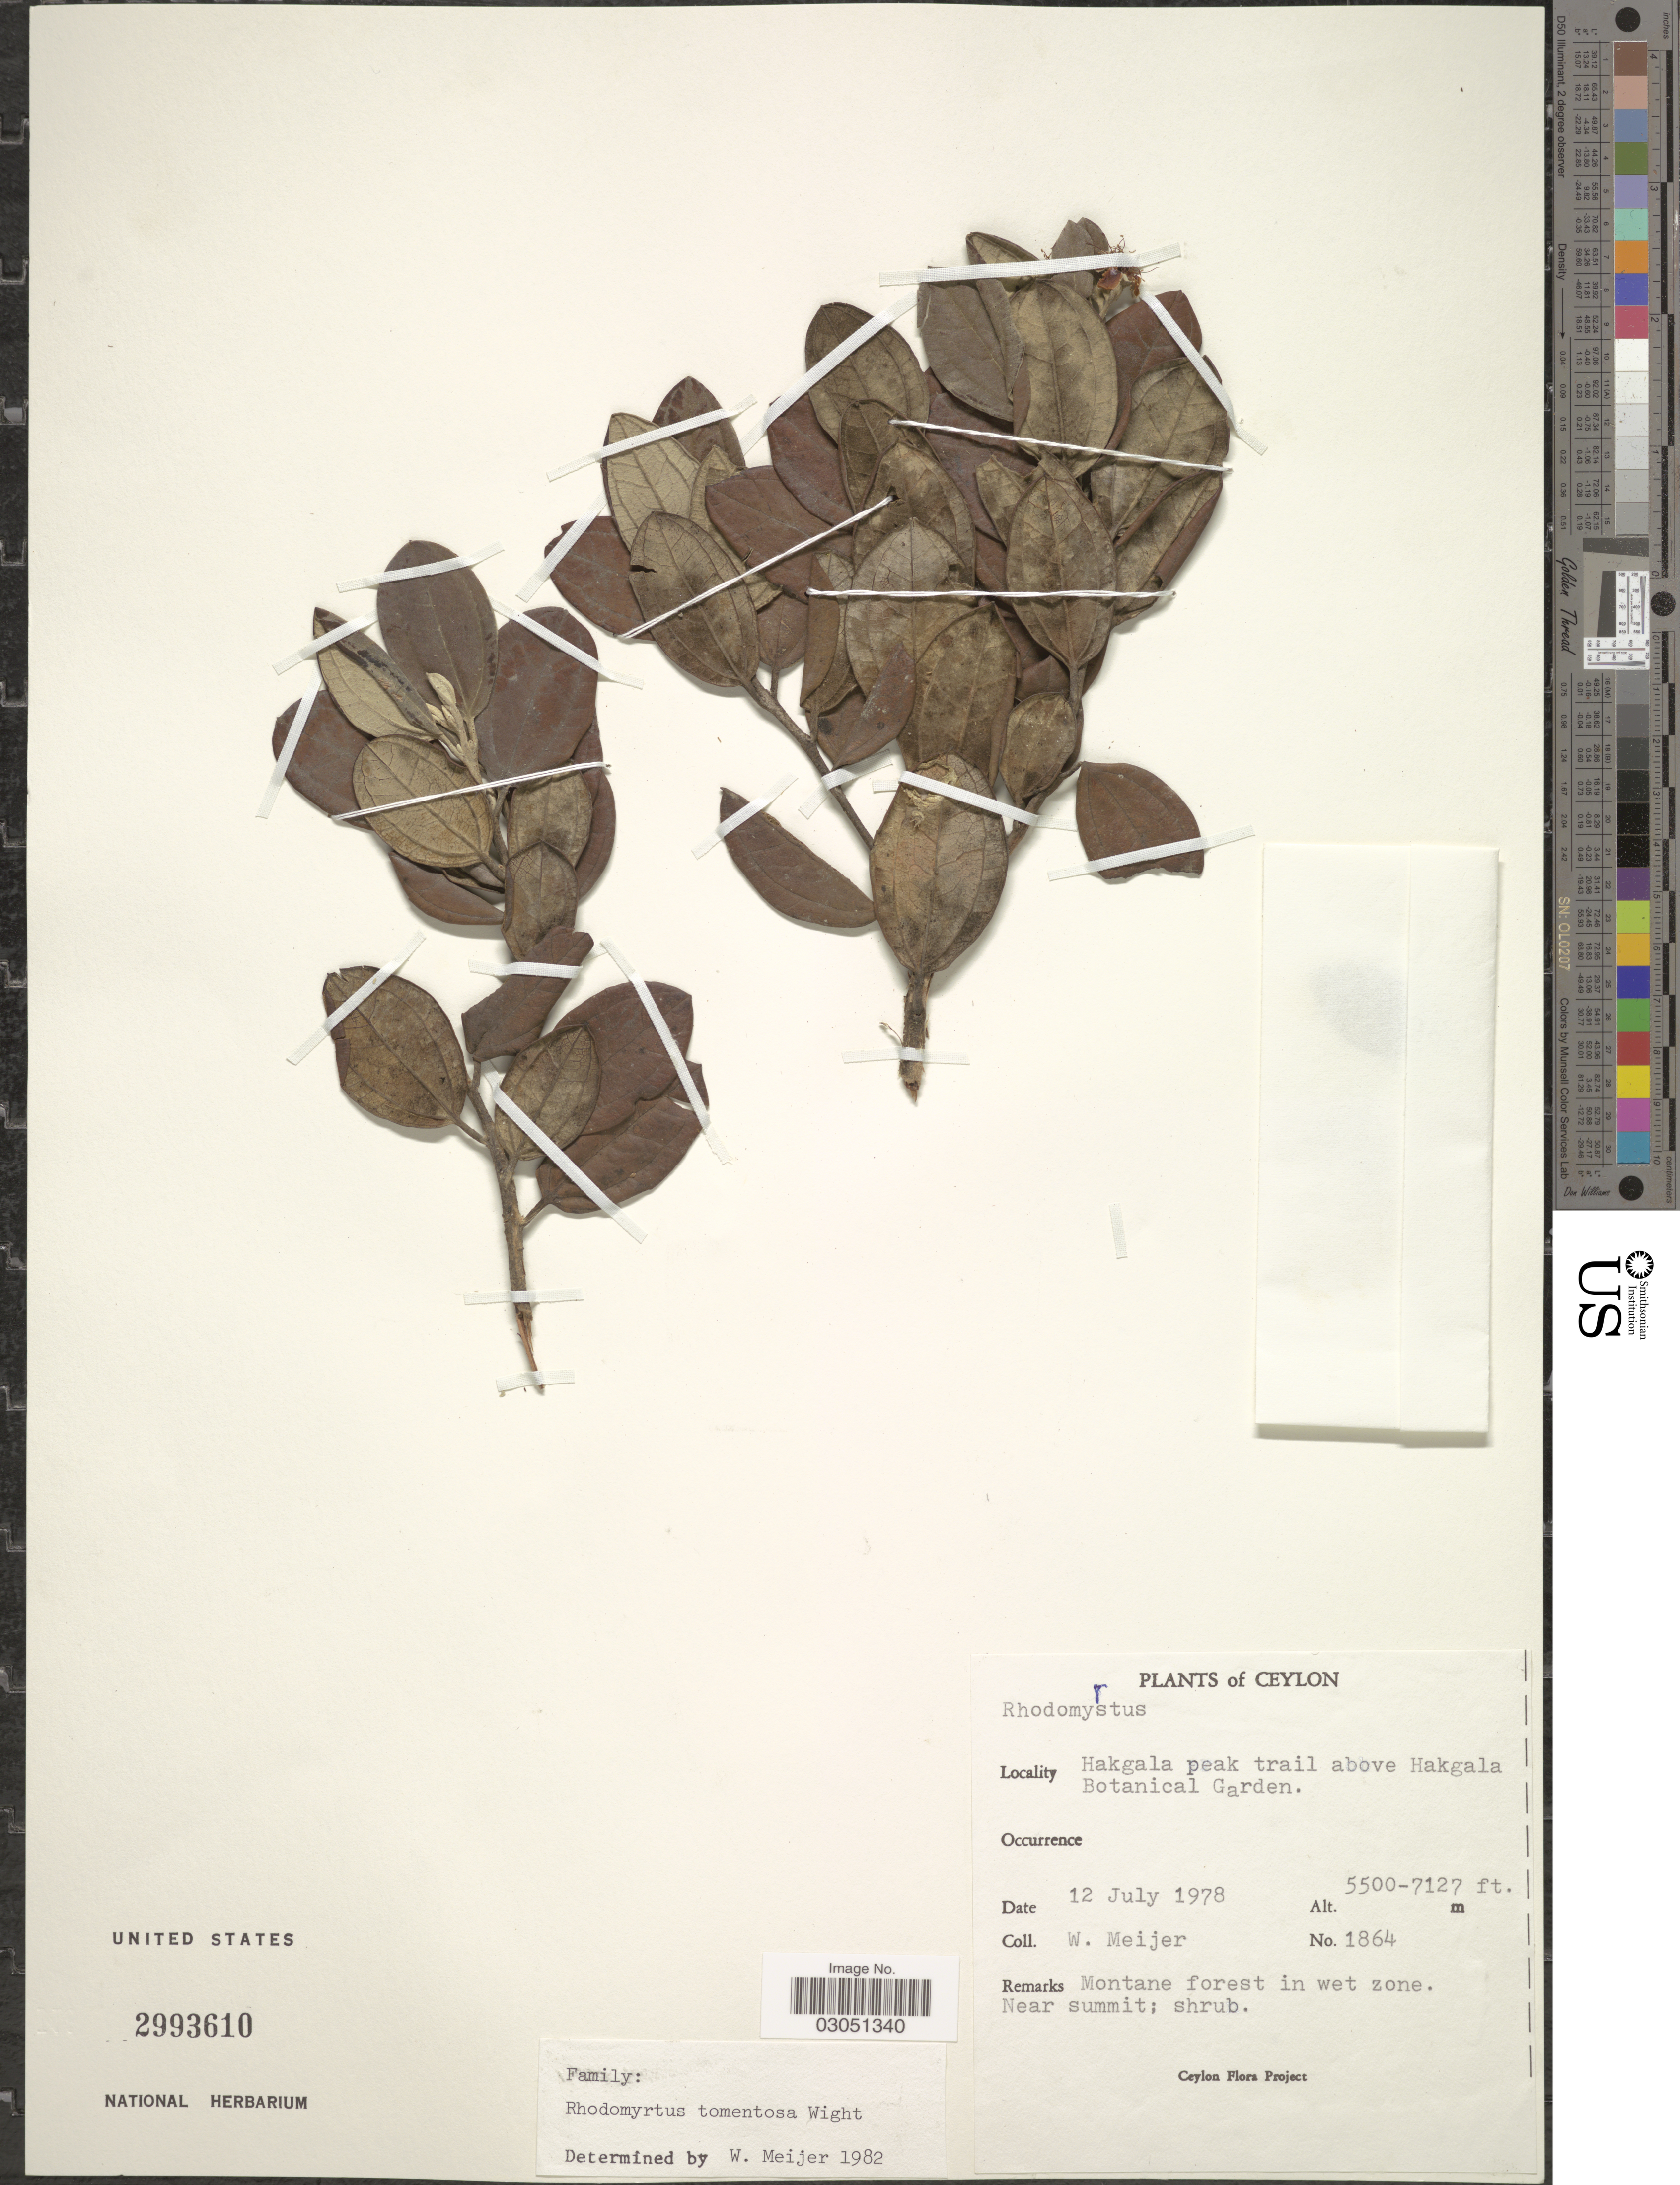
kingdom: Plantae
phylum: Tracheophyta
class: Magnoliopsida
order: Myrtales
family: Myrtaceae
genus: Rhodomyrtus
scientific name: Rhodomyrtus tomentosa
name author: (Aiton) Hassk.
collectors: W. Meijer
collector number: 1864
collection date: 1978-07-12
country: Sri Lanka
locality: Hakgala peak trail above Hakgala Botanical Garden.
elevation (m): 1676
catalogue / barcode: US 2993610